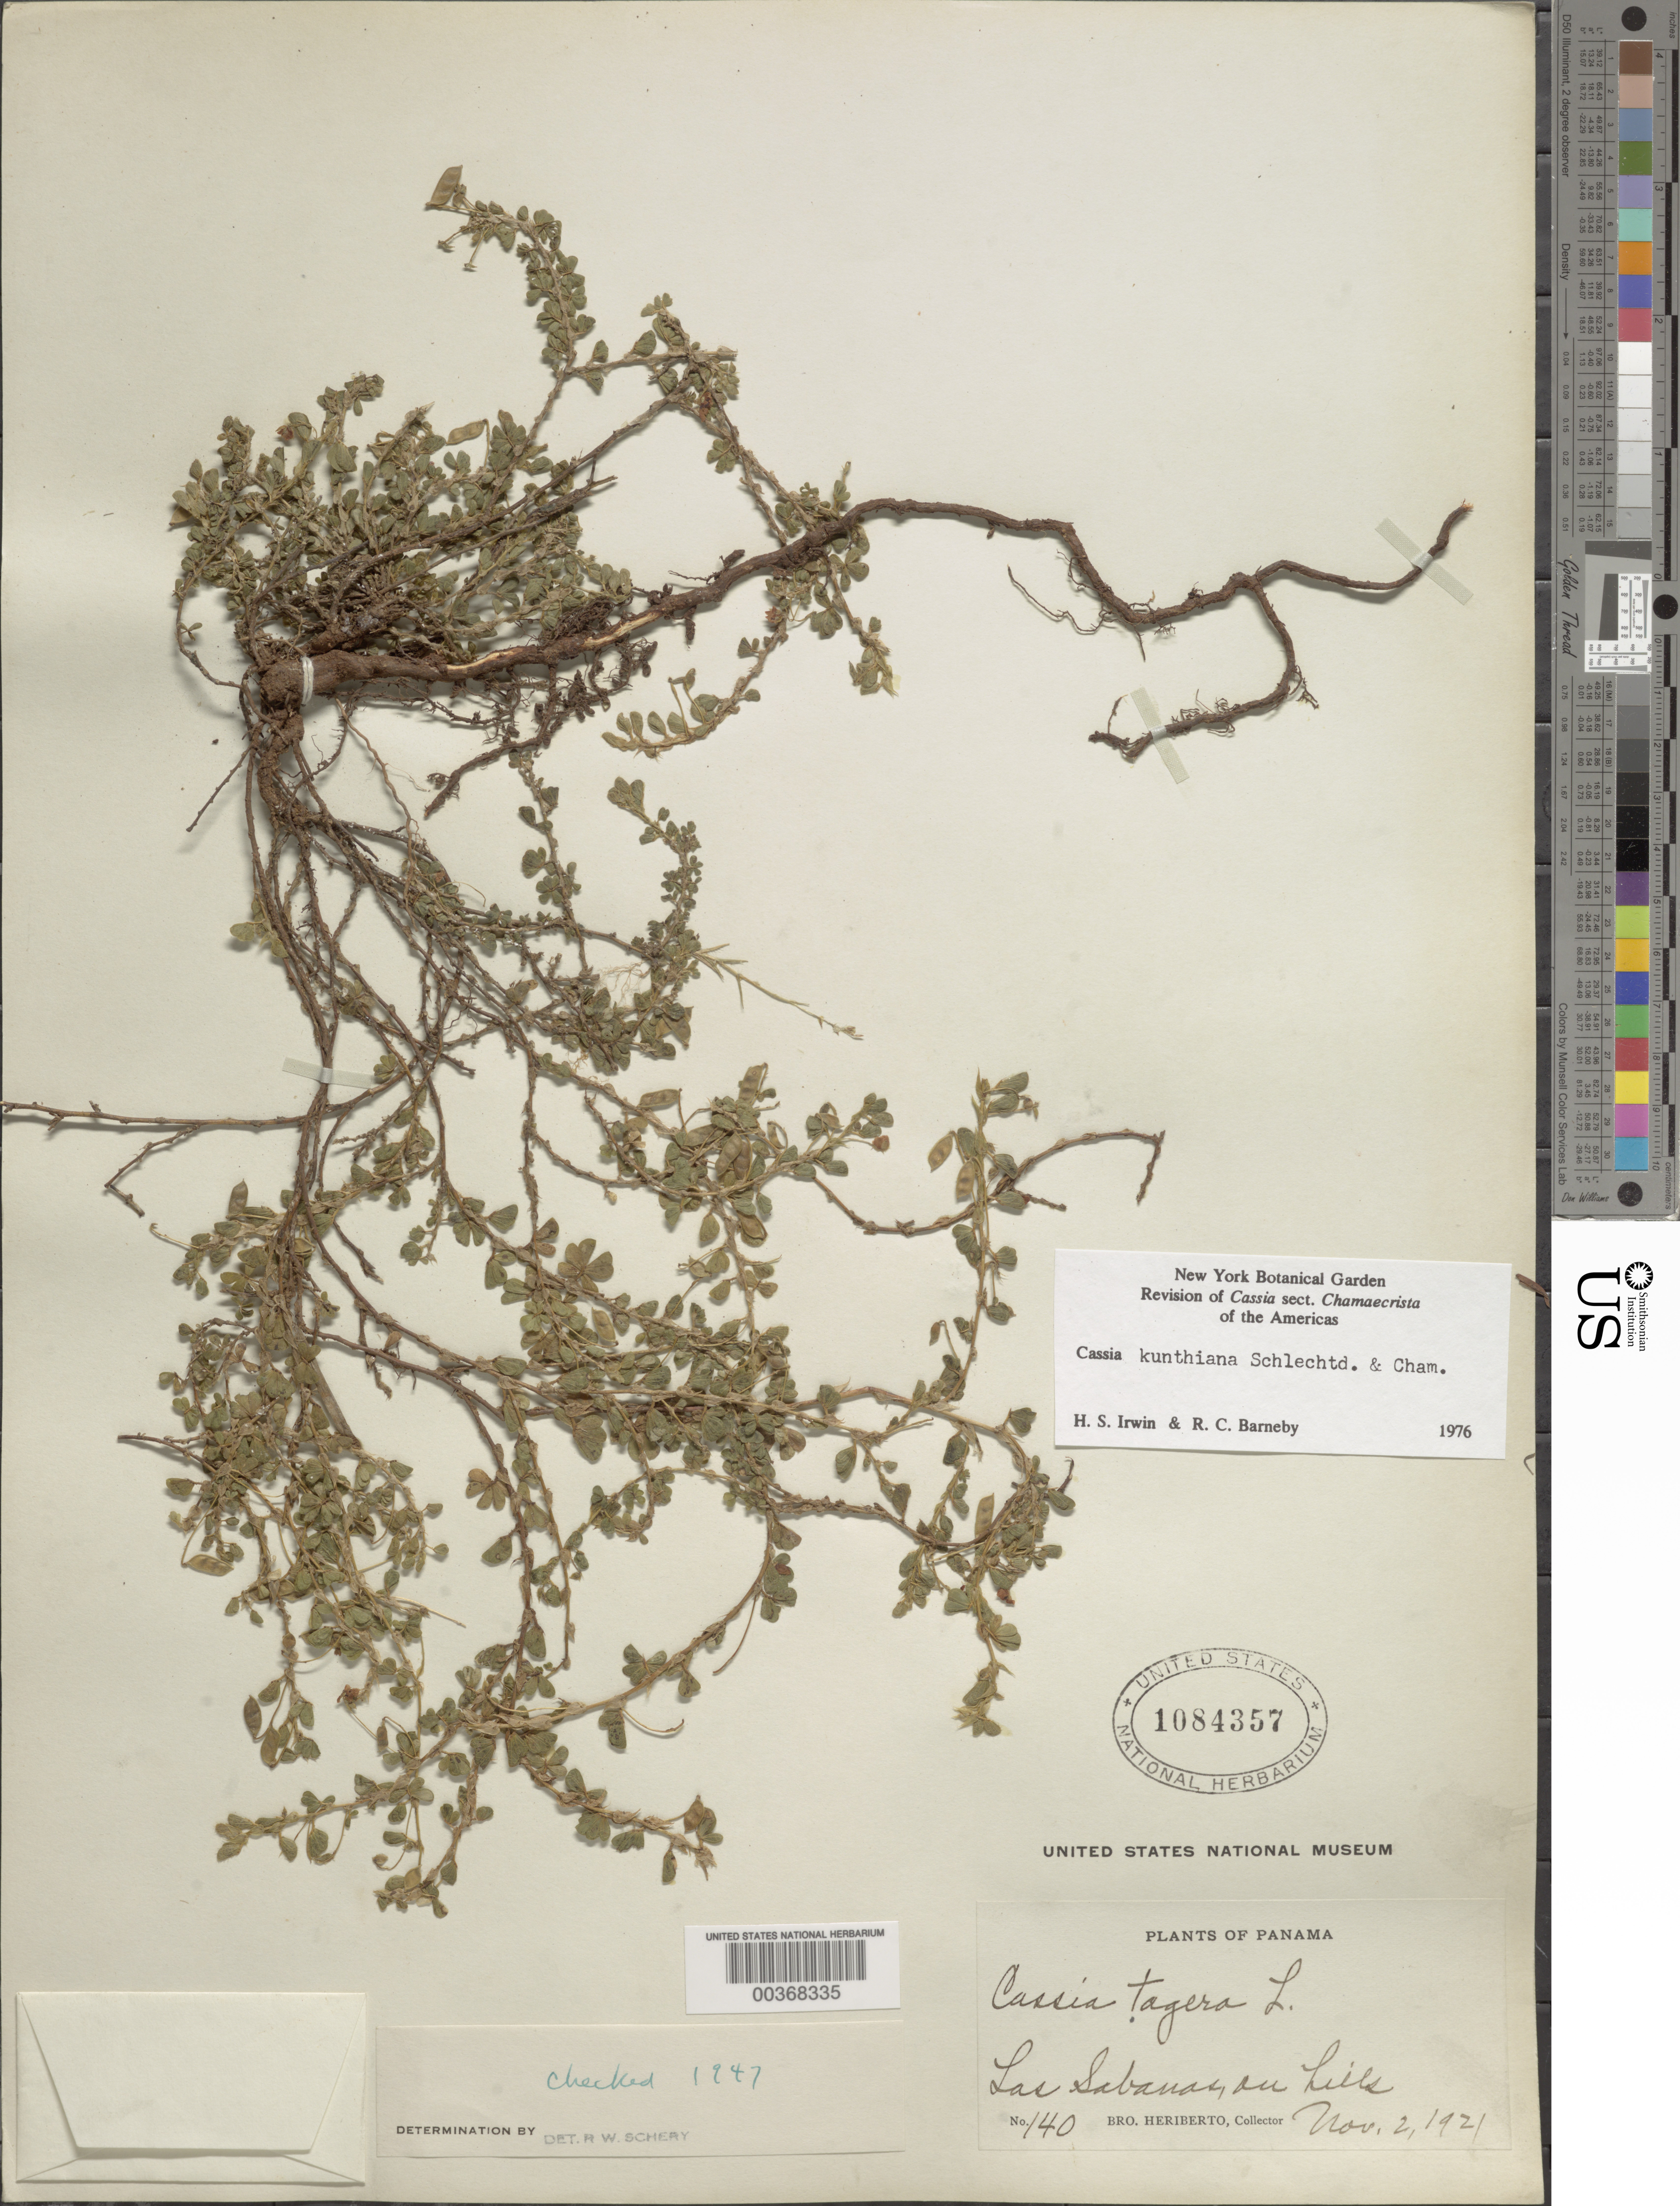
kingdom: Plantae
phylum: Tracheophyta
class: Magnoliopsida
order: Fabales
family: Fabaceae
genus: Chamaecrista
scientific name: Chamaecrista kunthiana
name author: (Schltdl. & Cham.) H.S. Irwin & Barneby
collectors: B. Herbierto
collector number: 140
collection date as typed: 02 Nov 1921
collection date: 1921-11-02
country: Panama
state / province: Panamá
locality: Las Sabanas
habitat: On hills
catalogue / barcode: US 1084357